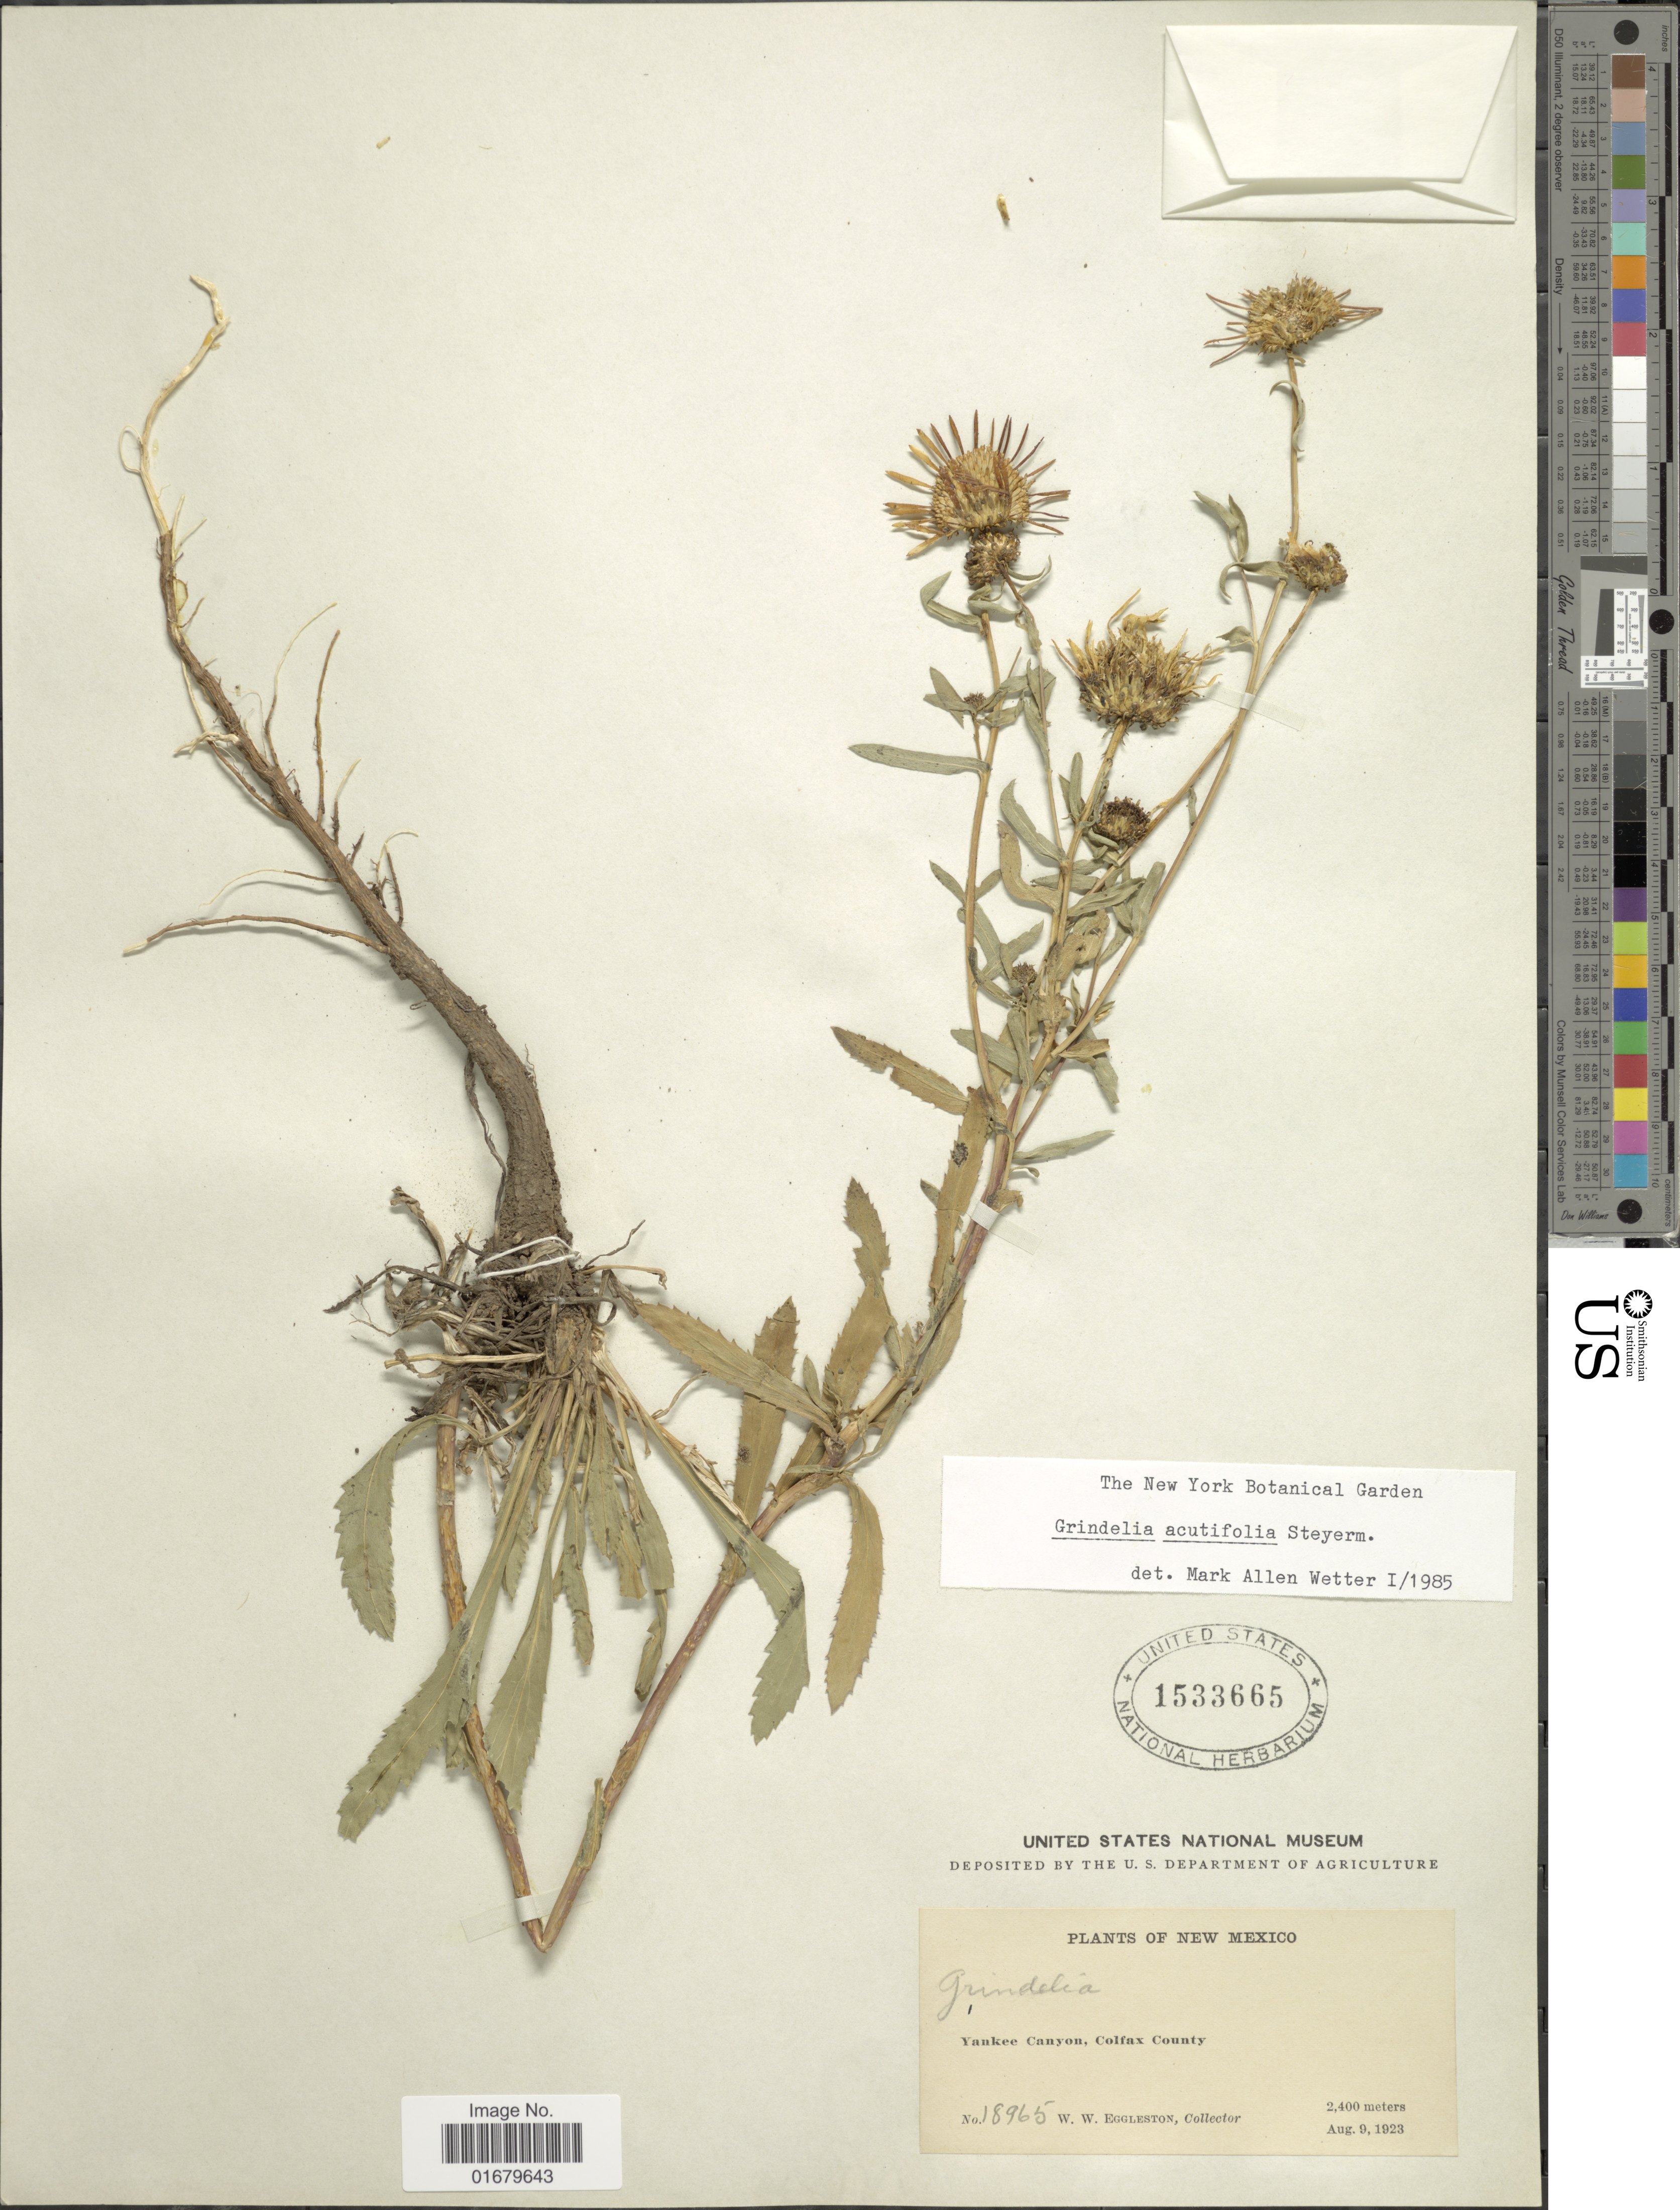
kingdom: Plantae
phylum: Tracheophyta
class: Magnoliopsida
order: Asterales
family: Asteraceae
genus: Grindelia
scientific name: Grindelia acutifolia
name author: Steyerm.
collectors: W. W. Eggleston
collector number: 18965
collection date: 1923-08-09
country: United States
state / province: New Mexico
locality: Yankee Canyon, Colfax County.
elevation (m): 2400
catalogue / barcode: US 1533665